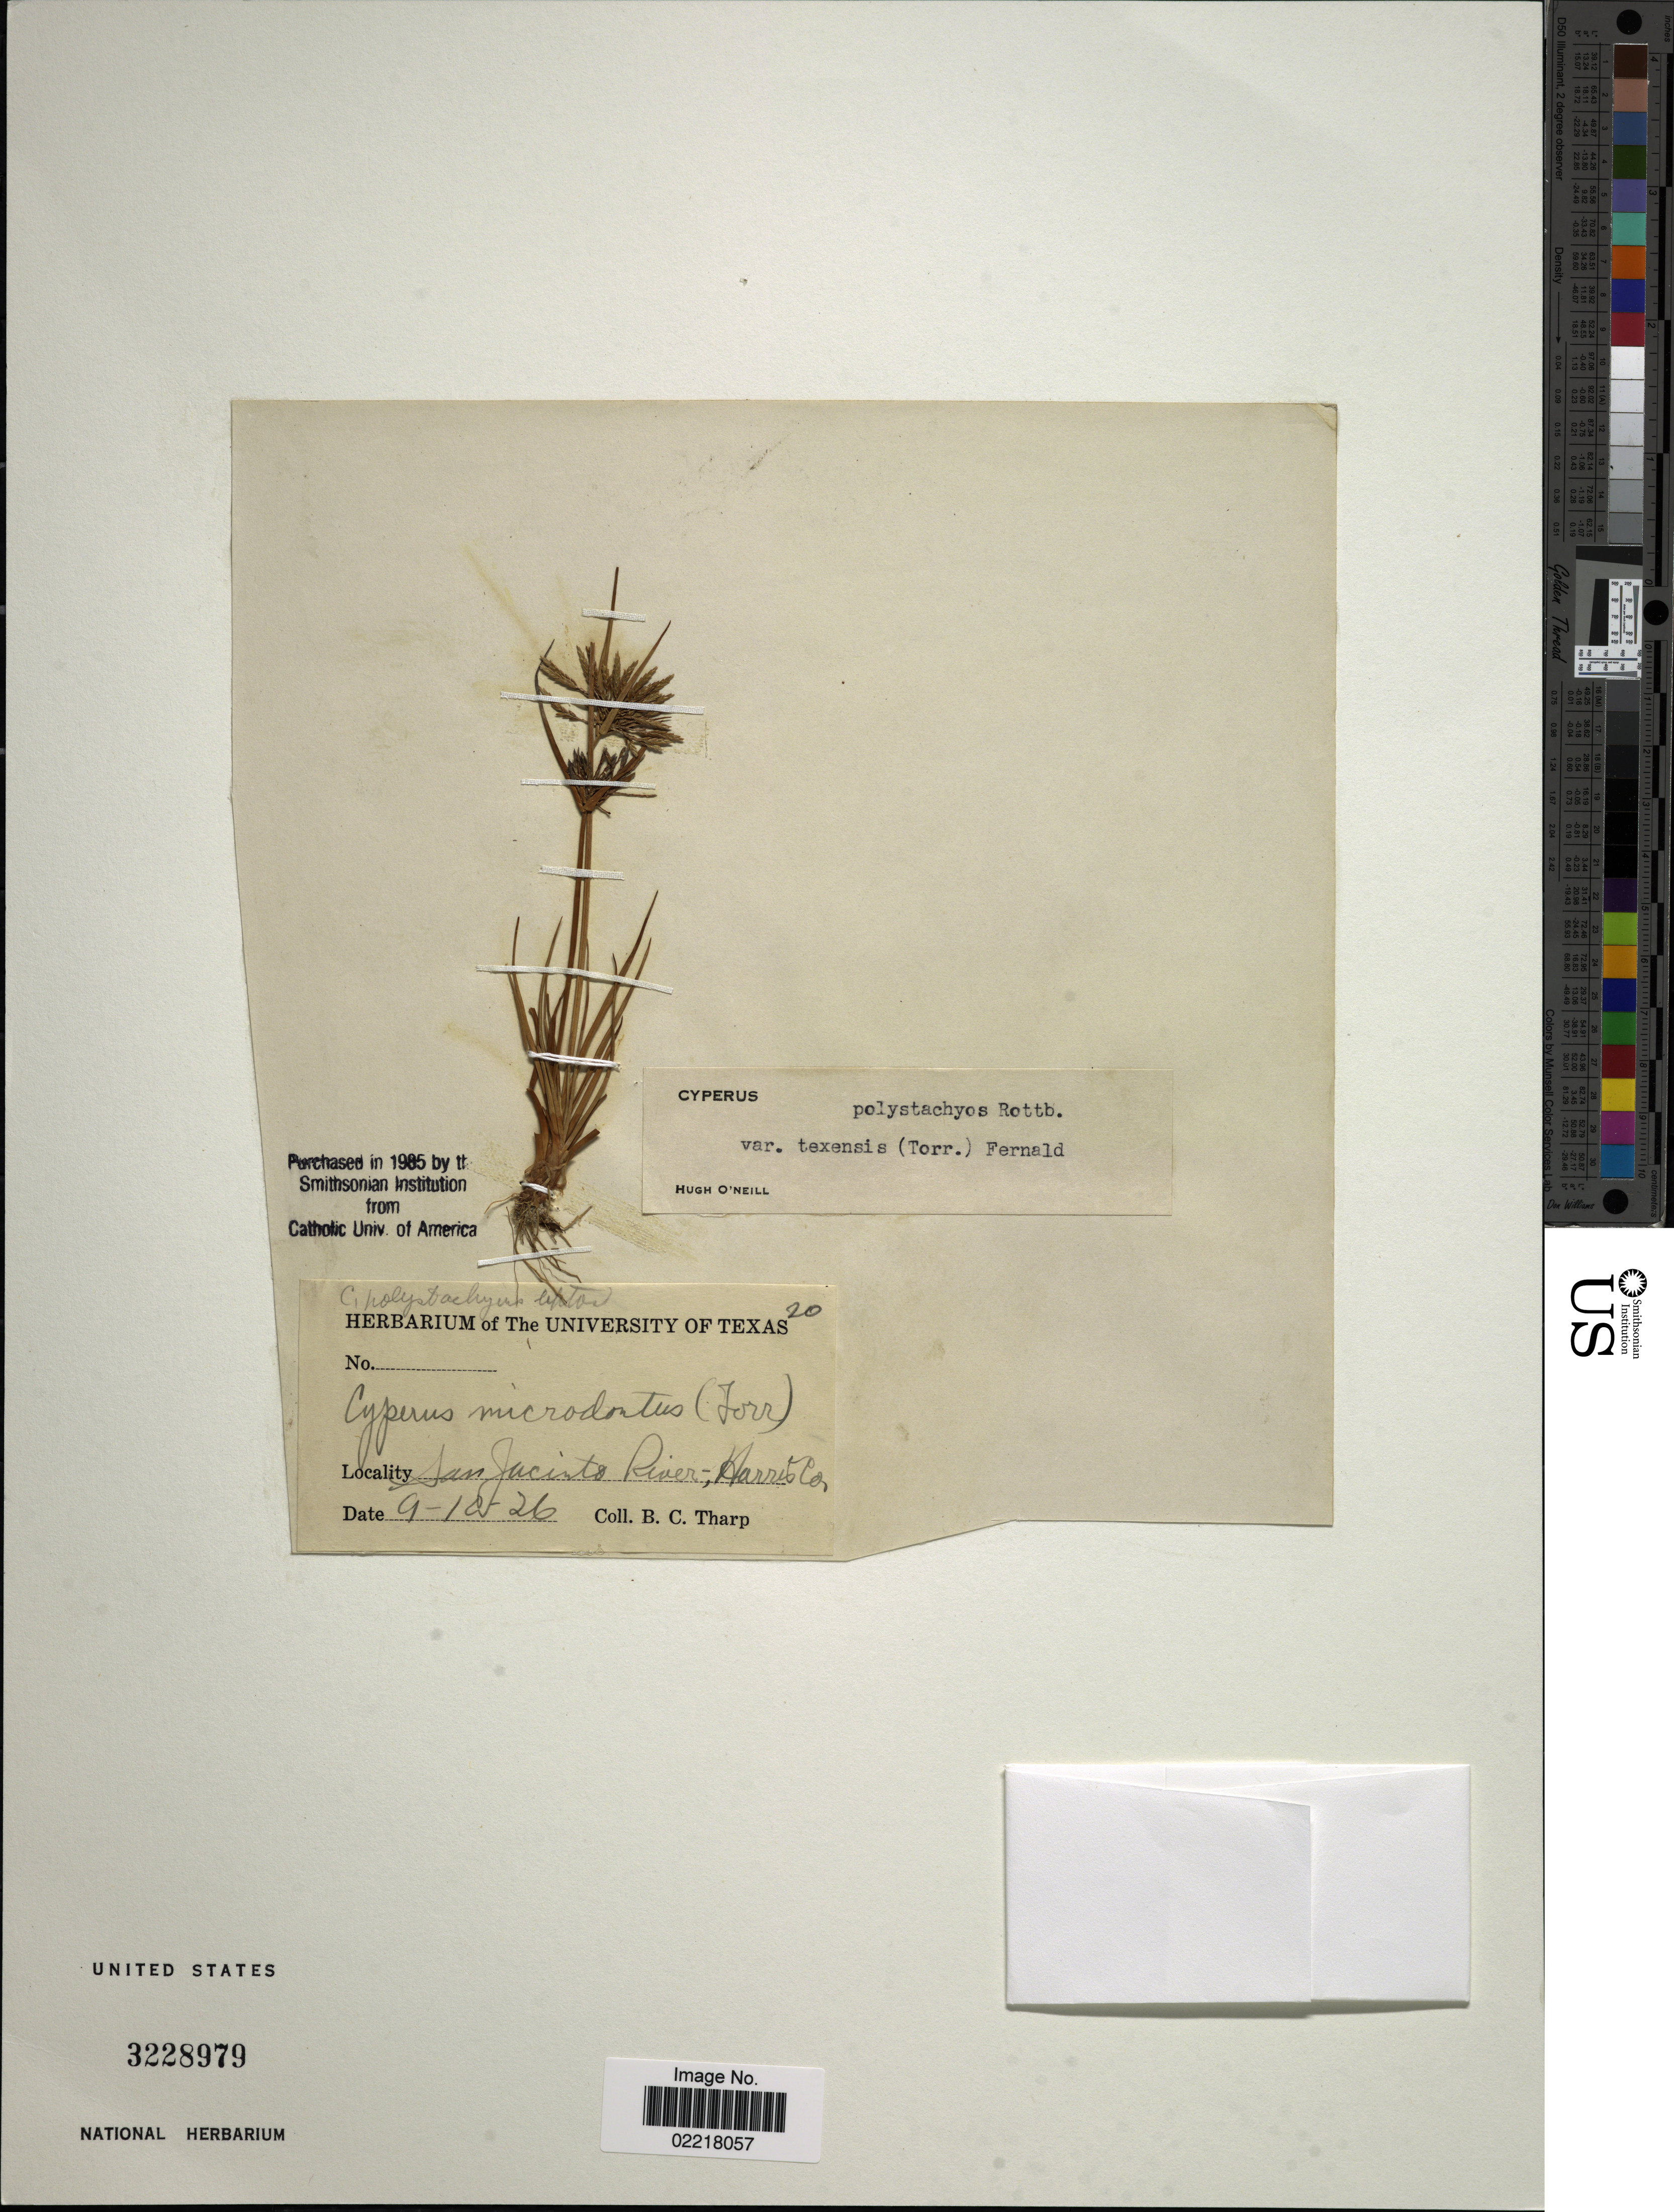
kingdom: Plantae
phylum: Tracheophyta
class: Liliopsida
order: Poales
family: Cyperaceae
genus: Cyperus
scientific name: Cyperus polystachyos var. texensis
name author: (Torr.) Fernald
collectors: B. C. Tharp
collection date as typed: Transcribed d/m/y: 10/9/26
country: United States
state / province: Texas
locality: San Jacinto River - Harris Co.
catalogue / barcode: US 3228979